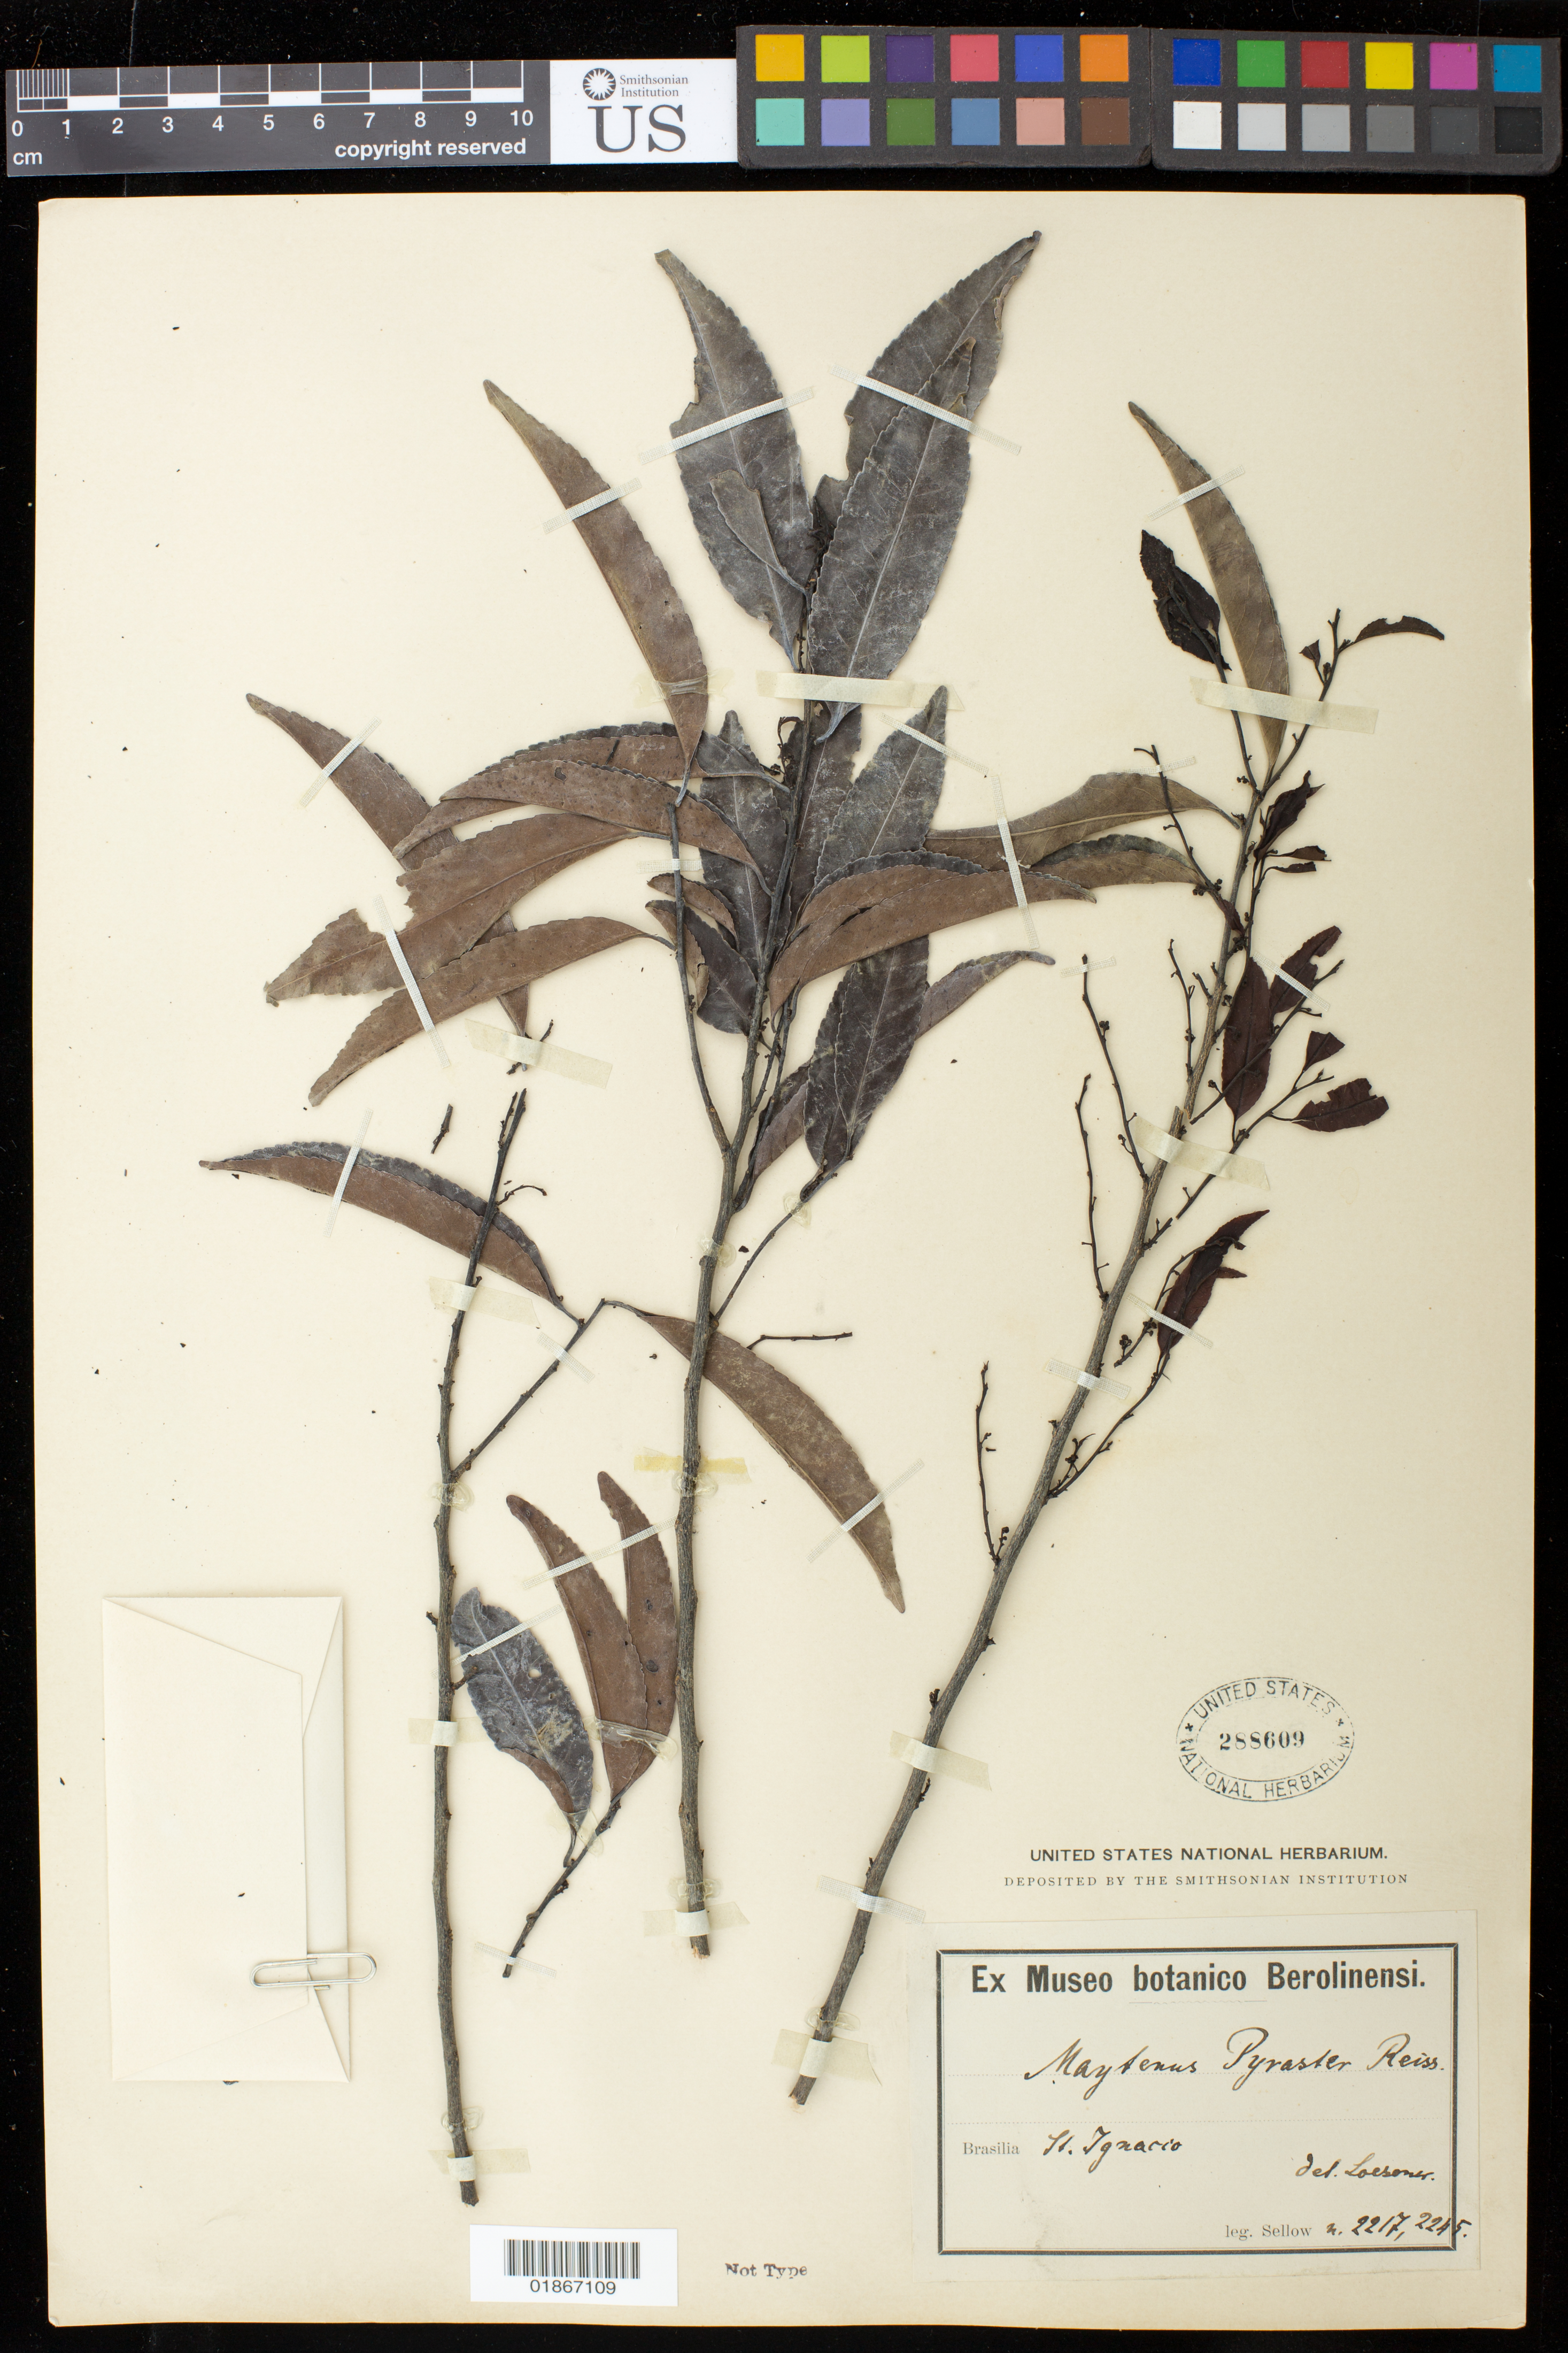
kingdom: Plantae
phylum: Tracheophyta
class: Magnoliopsida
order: Celastrales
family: Celastraceae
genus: Maytenus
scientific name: Maytenus pyraster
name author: Reissek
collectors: F. Sellow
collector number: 2217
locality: St. Ignacio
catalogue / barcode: US 288609